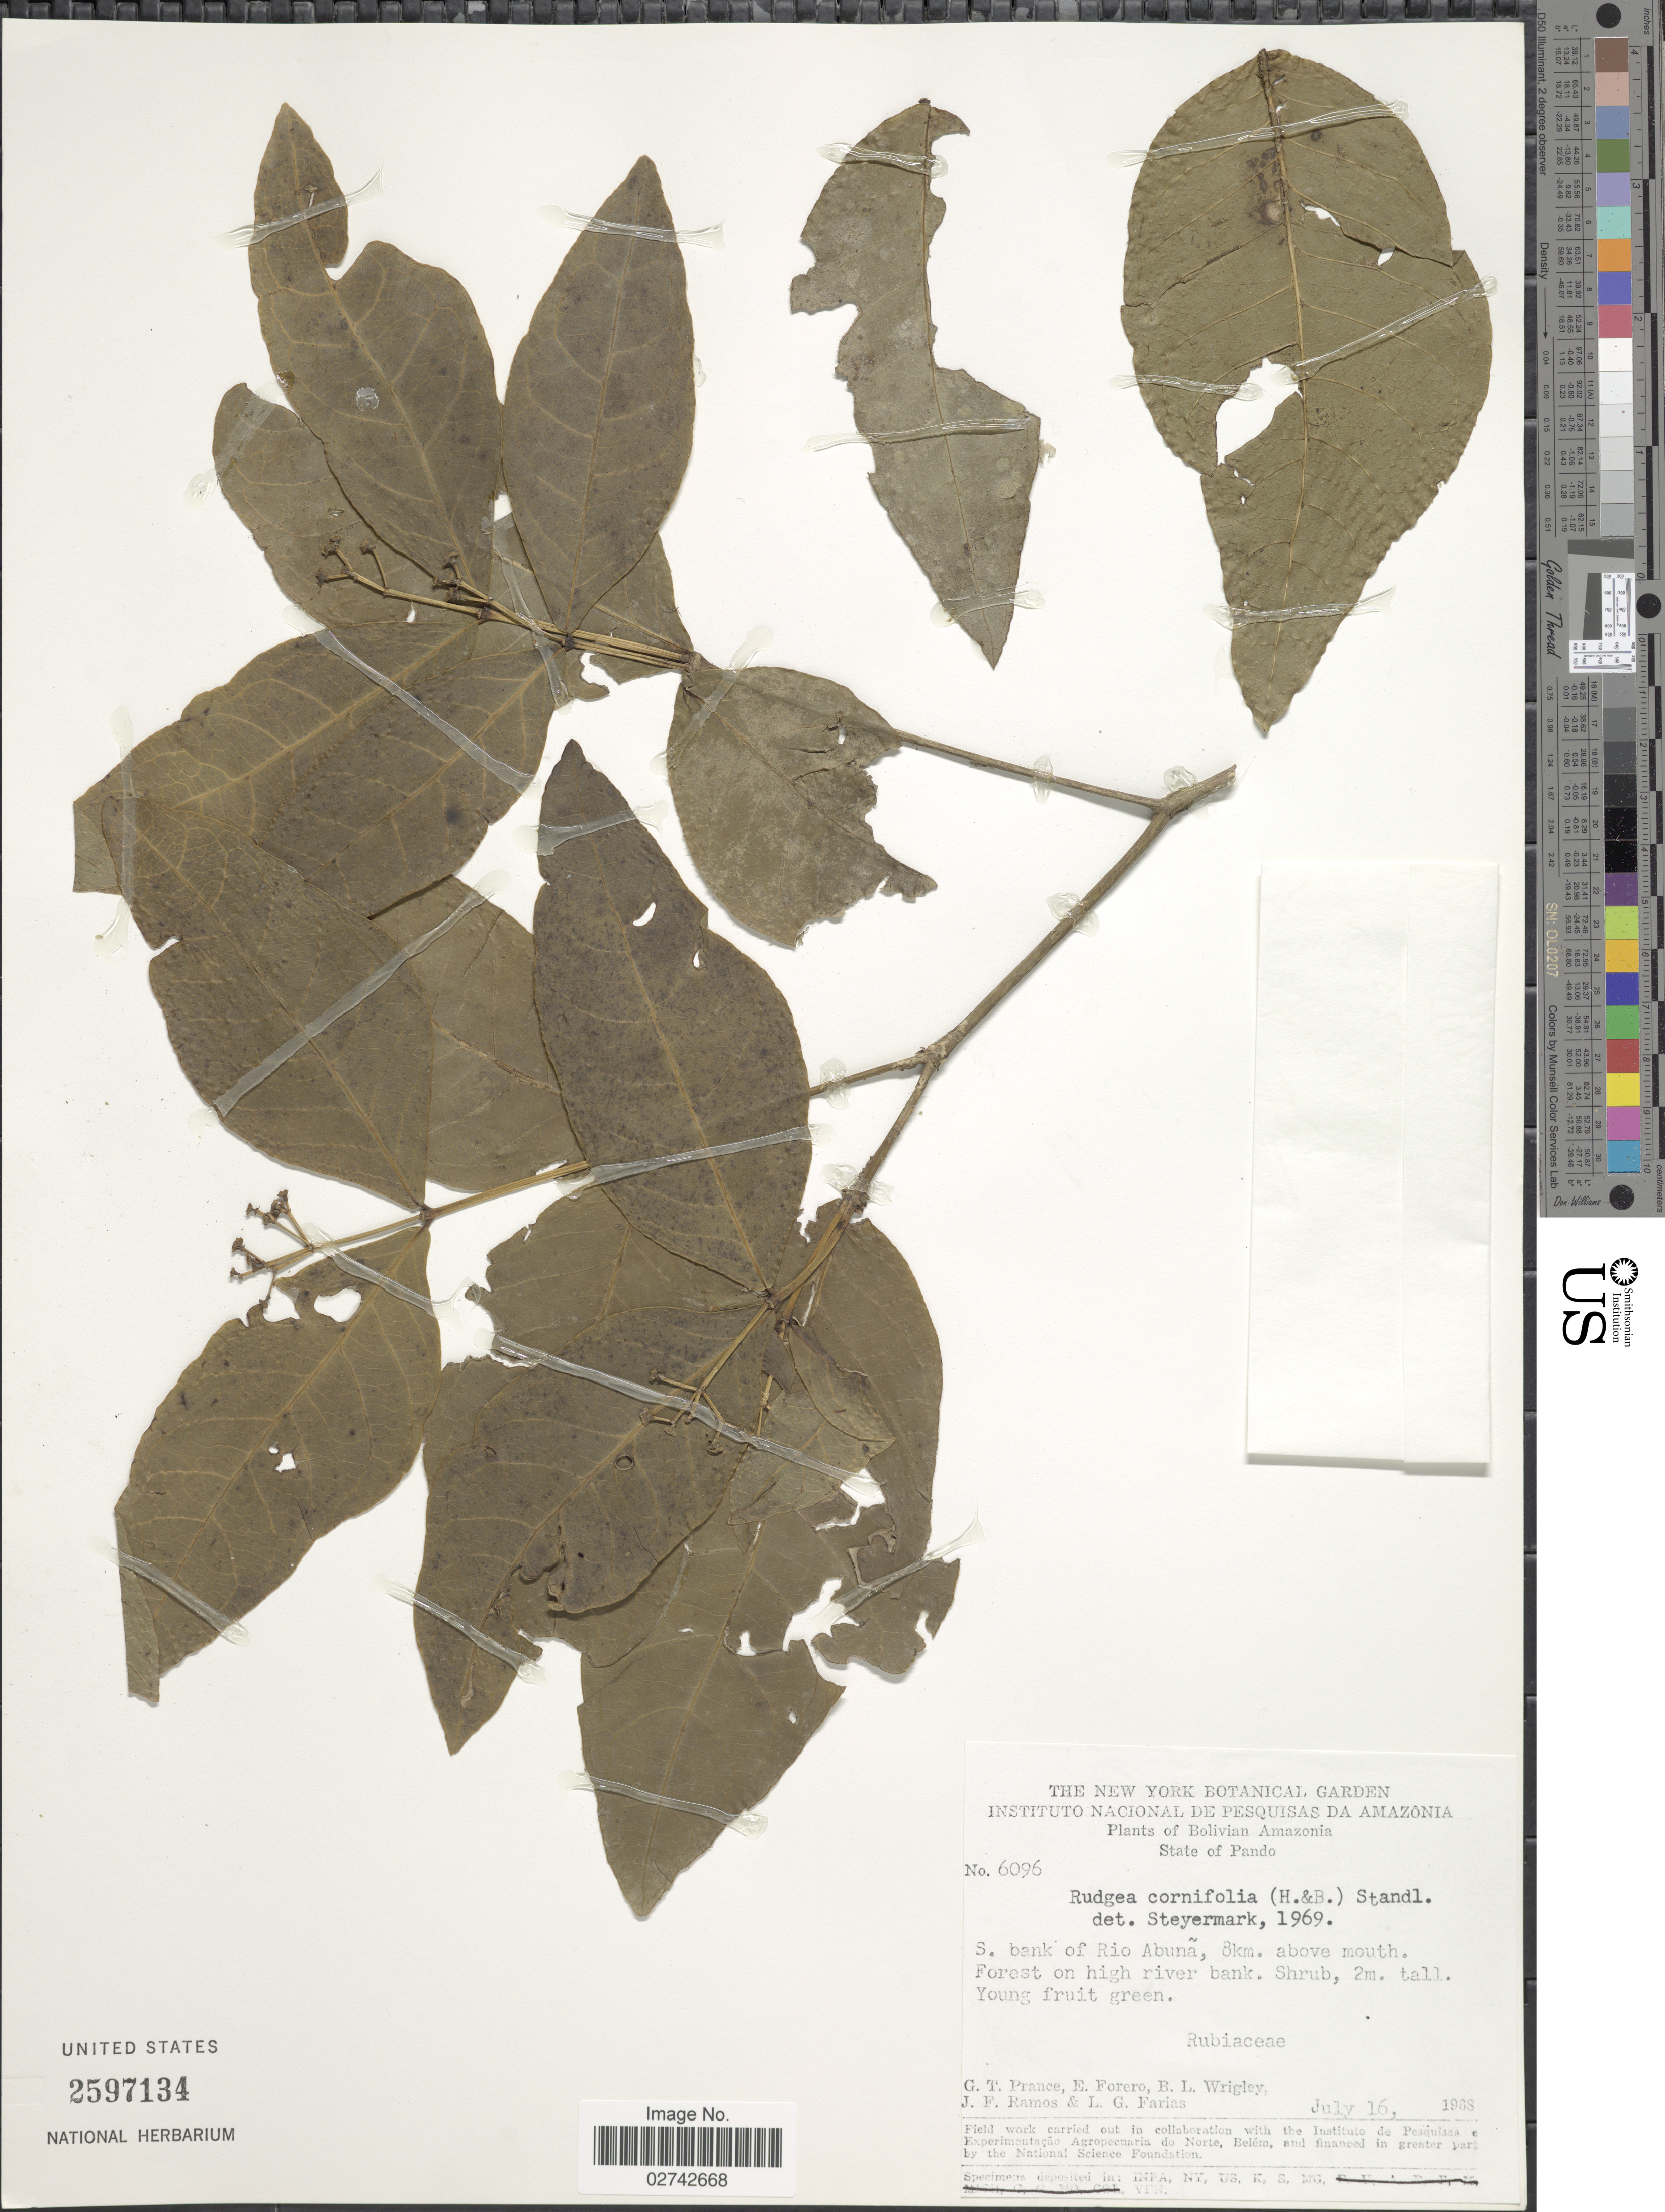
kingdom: Plantae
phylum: Tracheophyta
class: Magnoliopsida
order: Gentianales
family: Rubiaceae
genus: Rudgea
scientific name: Rudgea cornifolia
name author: (Kunth) Standl.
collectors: G. T. Prance, E. Forero, B. L. Wrigley, J. F. Ramos & L. G. Farias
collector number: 6096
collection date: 1968-07-16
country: Bolivia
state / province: Pando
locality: Bolivian Amazonia, S bank of Rio Abuna, 8 km above mouth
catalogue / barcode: US 2597134